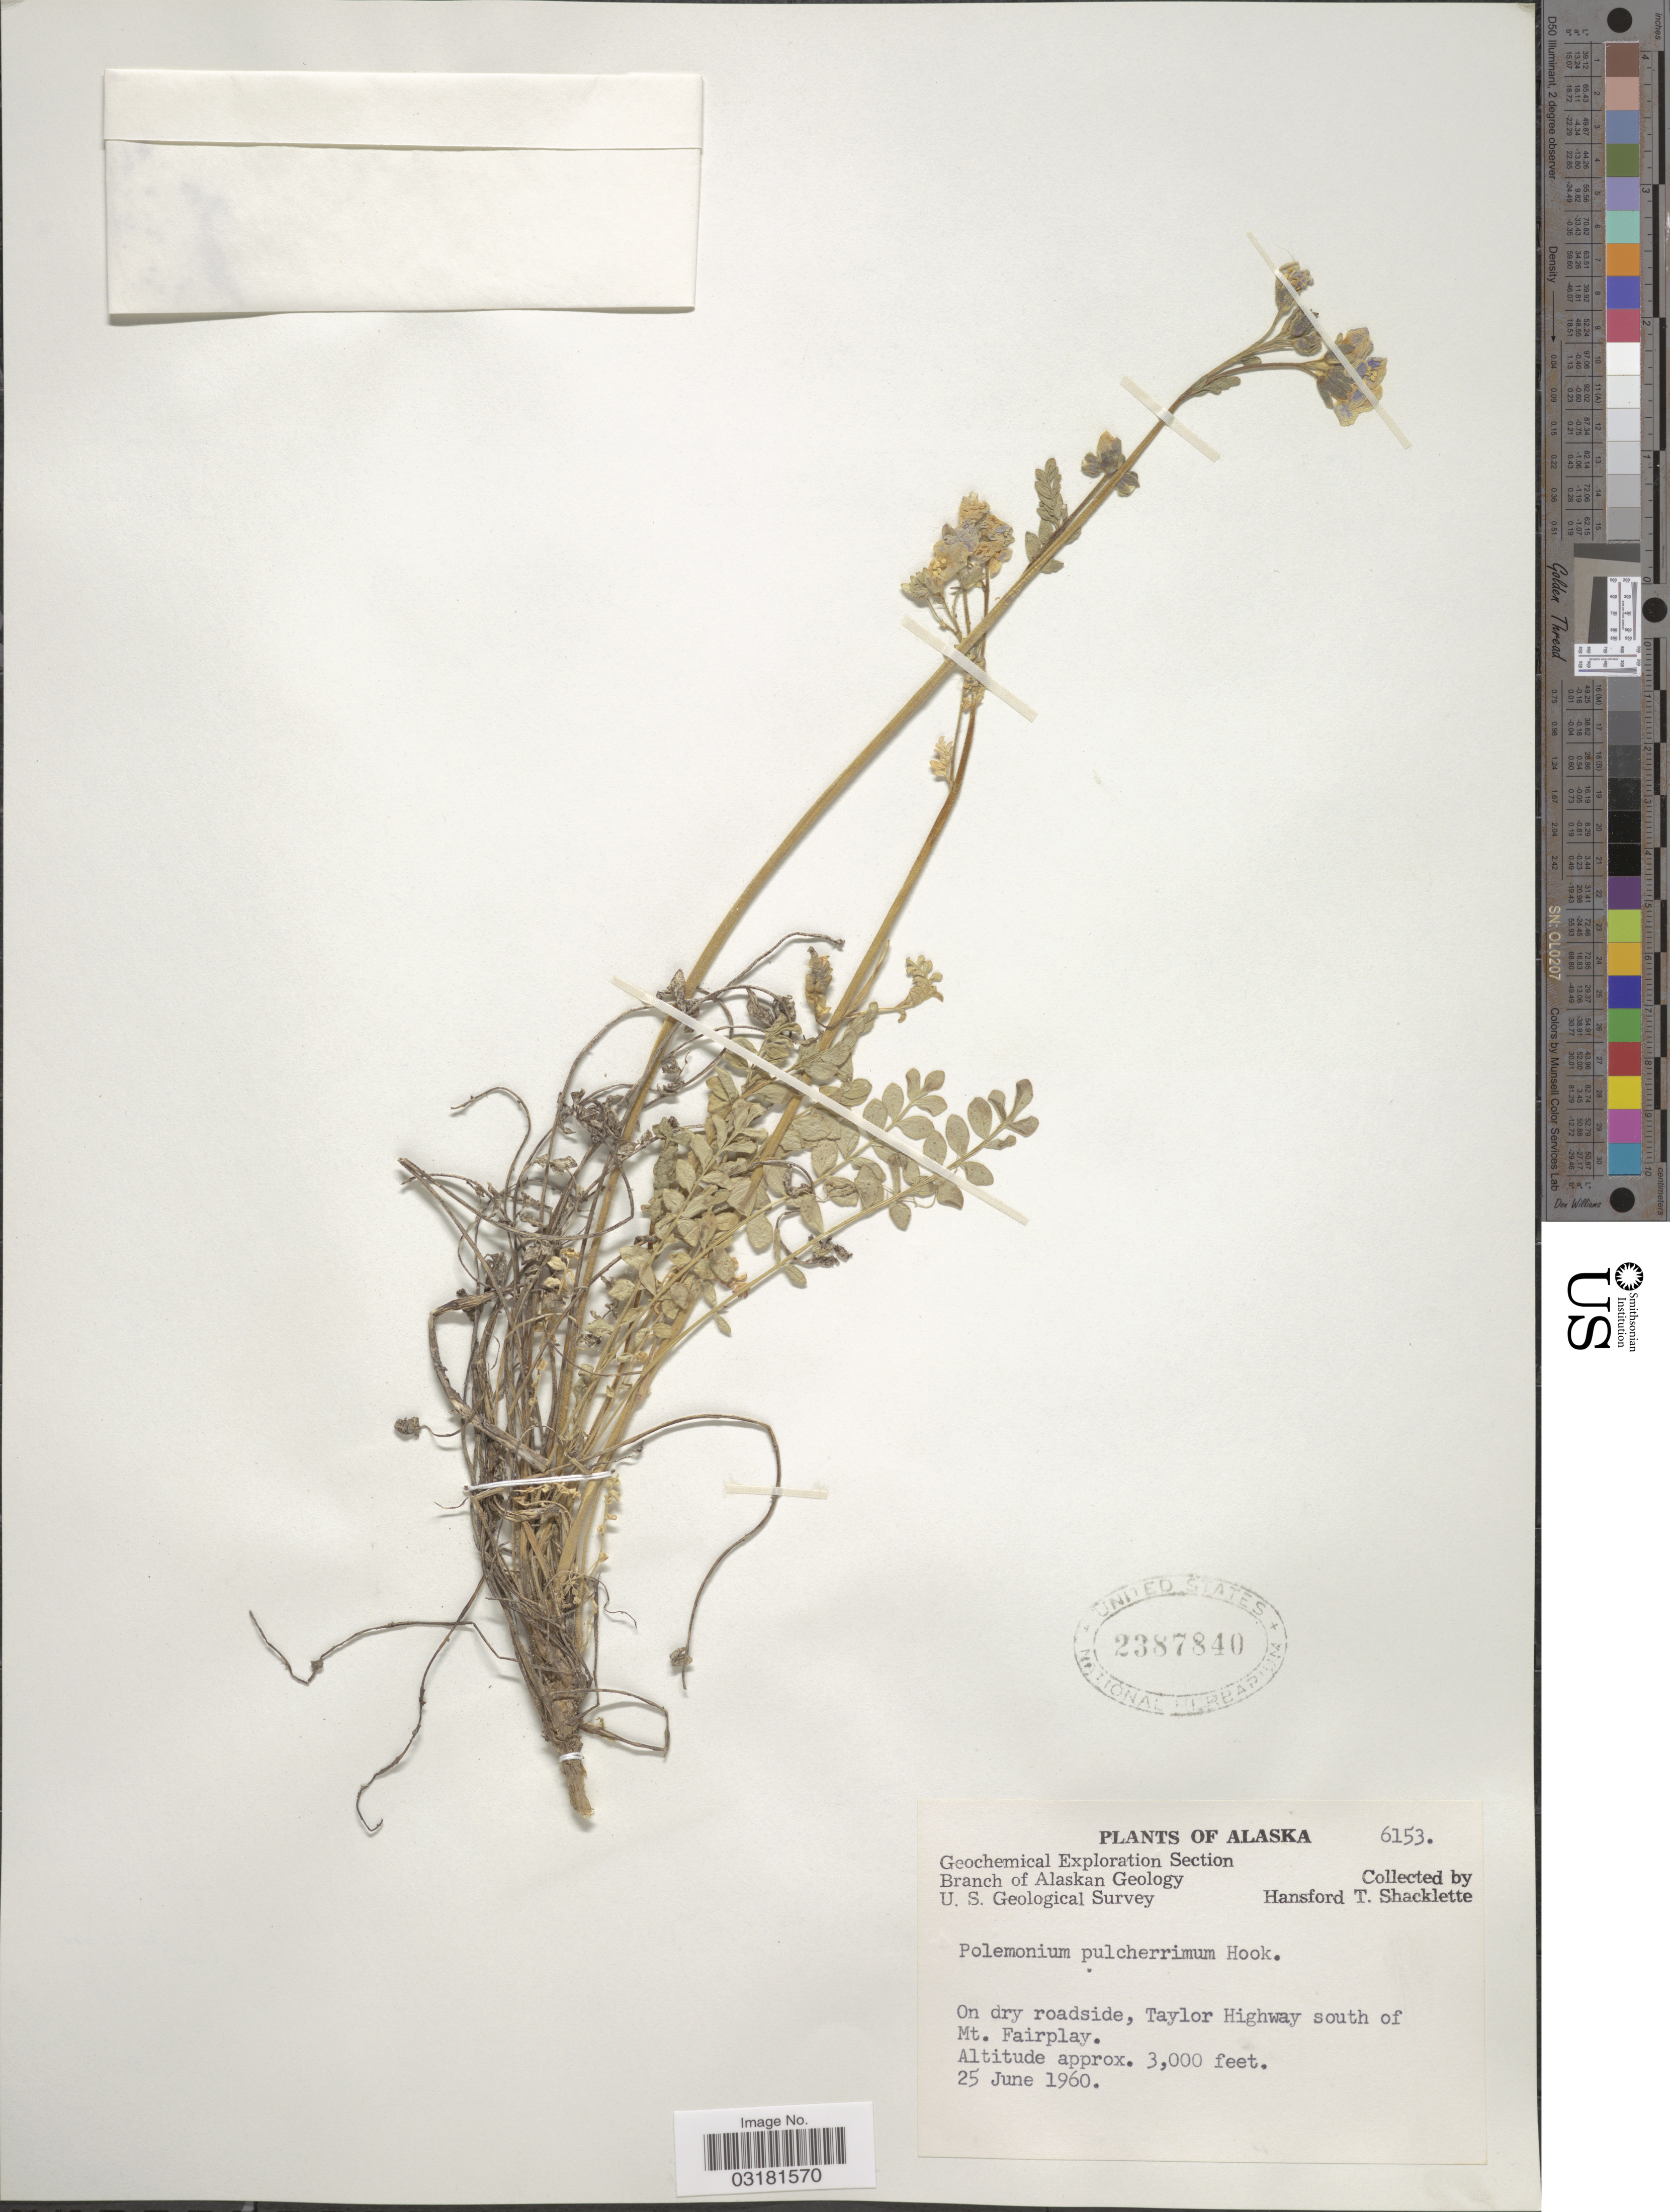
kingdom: Plantae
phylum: Tracheophyta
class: Magnoliopsida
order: Ericales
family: Polemoniaceae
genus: Polemonium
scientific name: Polemonium pulcherrimum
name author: Hook.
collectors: H. Shacklette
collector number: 6153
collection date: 1960-06-25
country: United States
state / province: Alaska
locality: On dry roadside, Taylor Highway south of Mt. Fairplay.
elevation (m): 914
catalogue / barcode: US 2387840